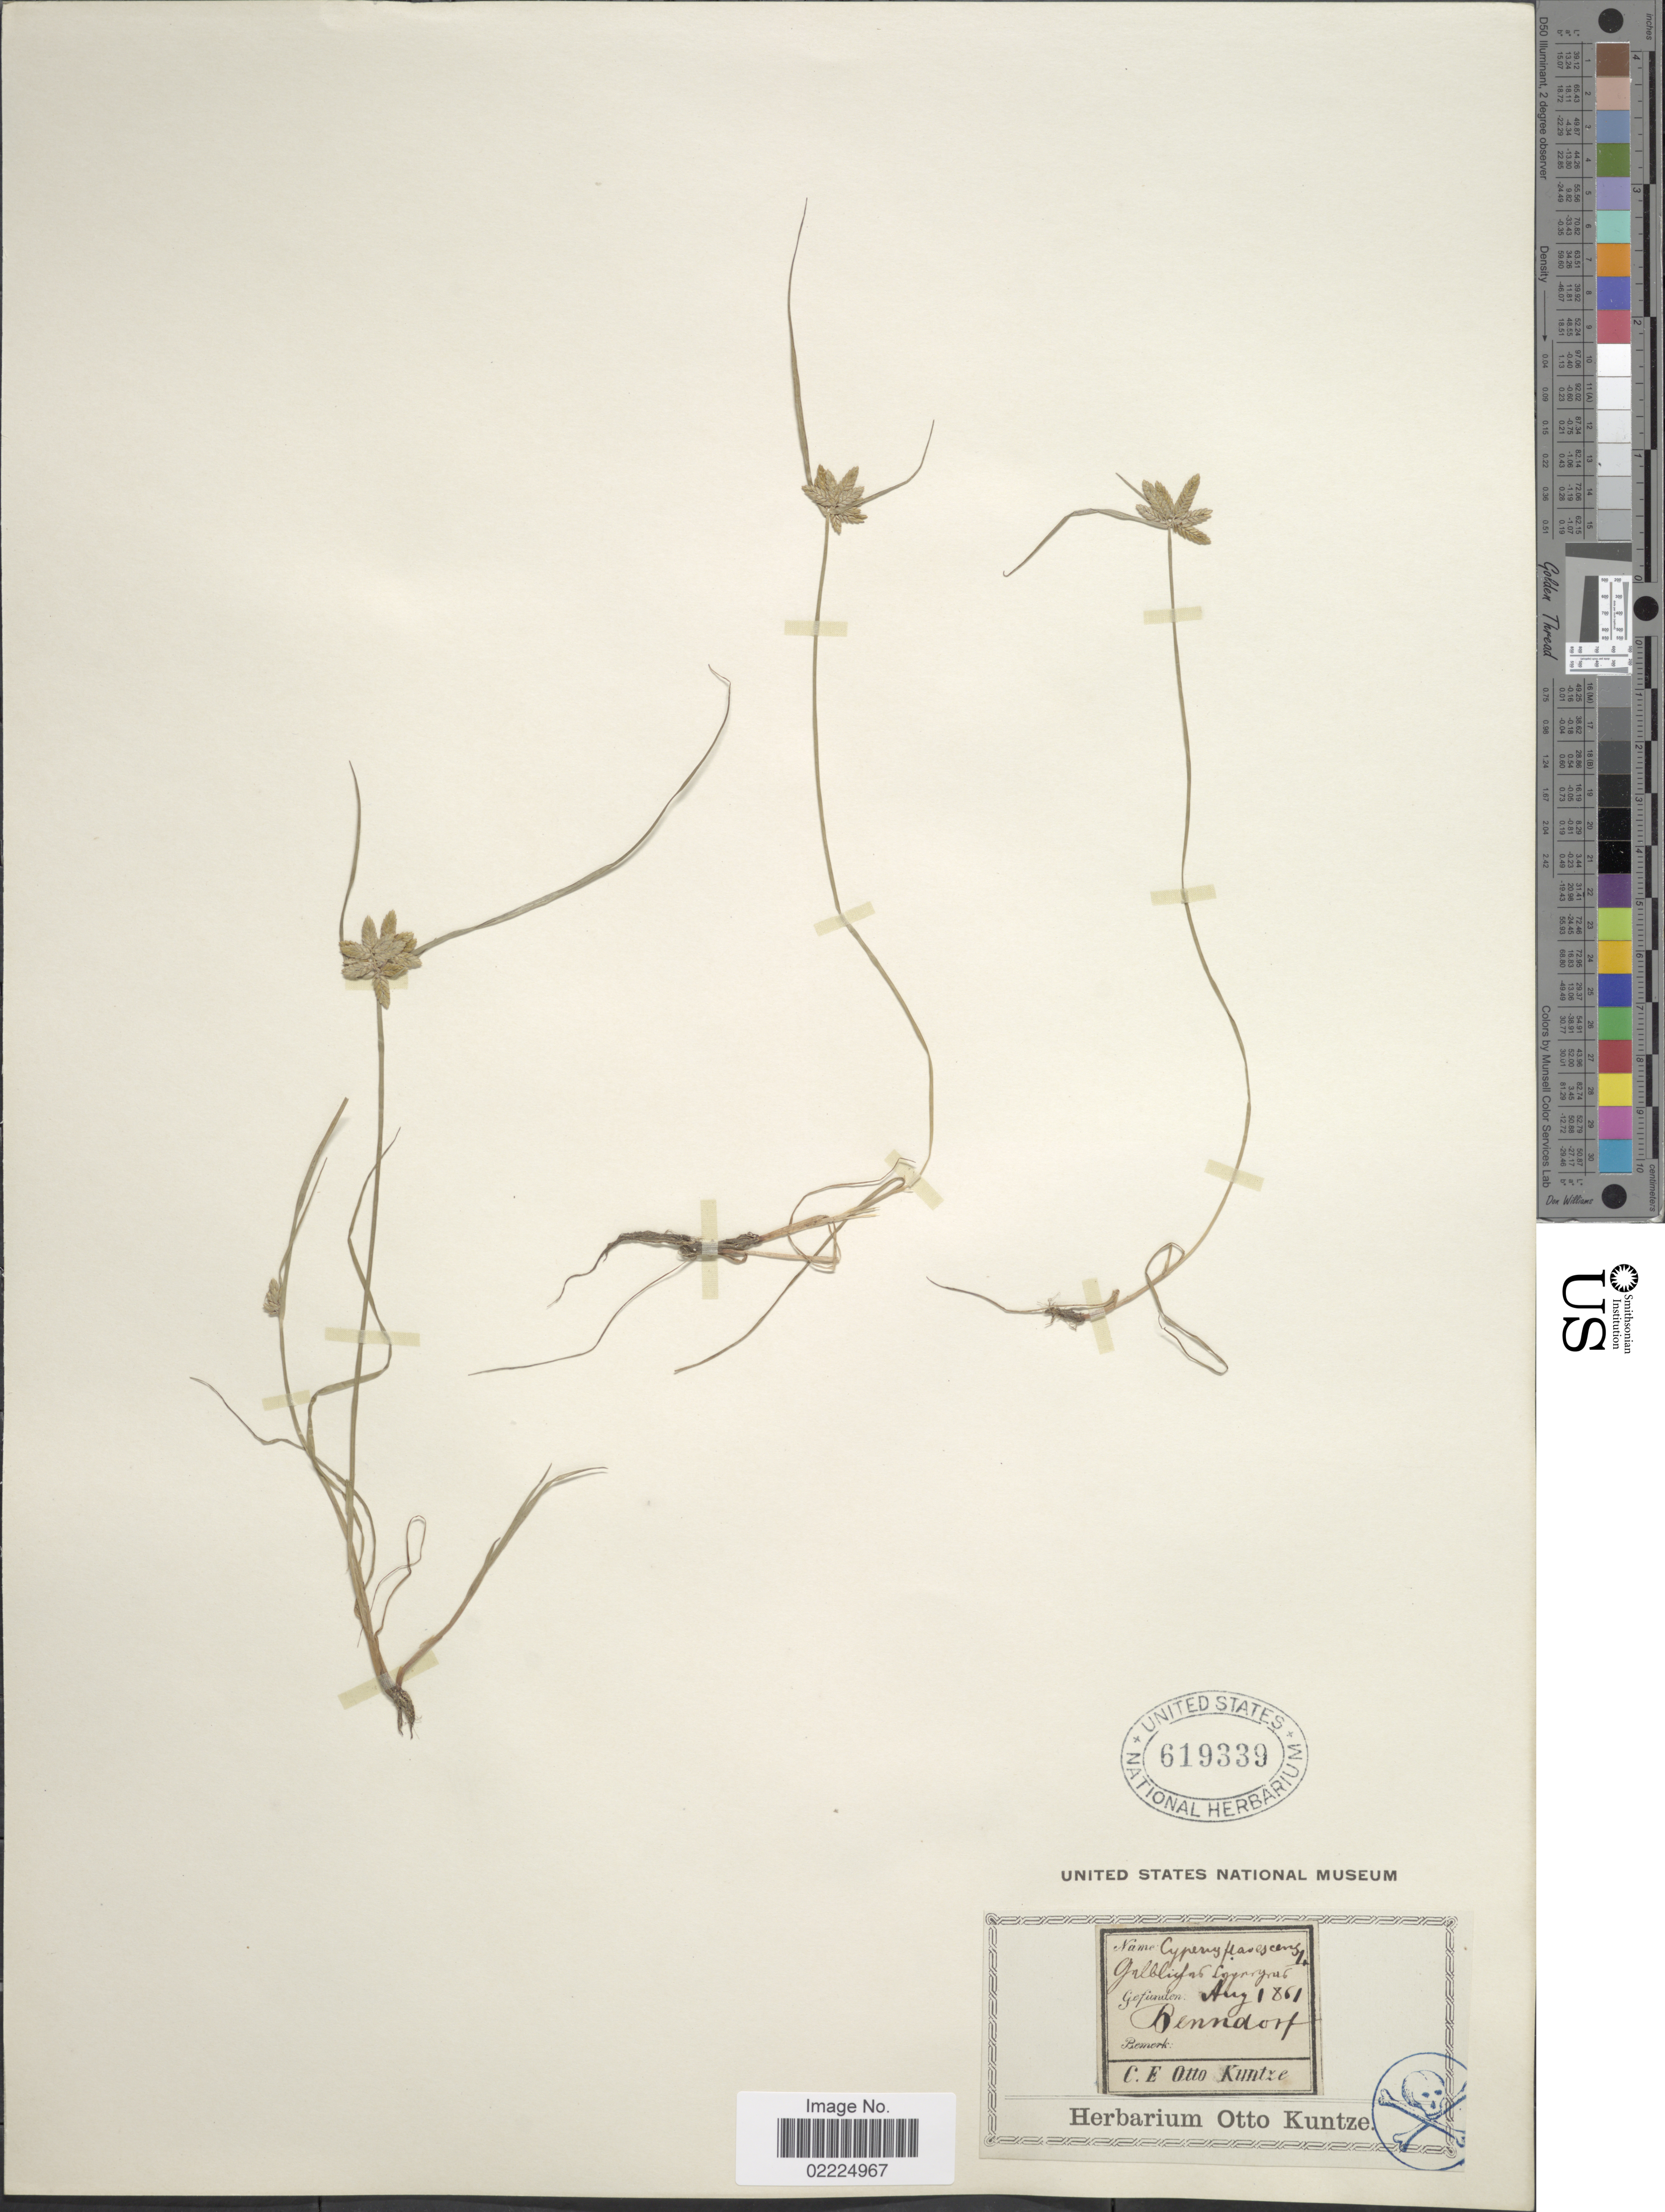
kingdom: Plantae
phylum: Tracheophyta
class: Liliopsida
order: Poales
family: Cyperaceae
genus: Cyperus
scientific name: Cyperus flavescens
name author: L.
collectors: C.E.O. Kuntze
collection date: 1861-08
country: Germany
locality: Benndorf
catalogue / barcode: US 619339